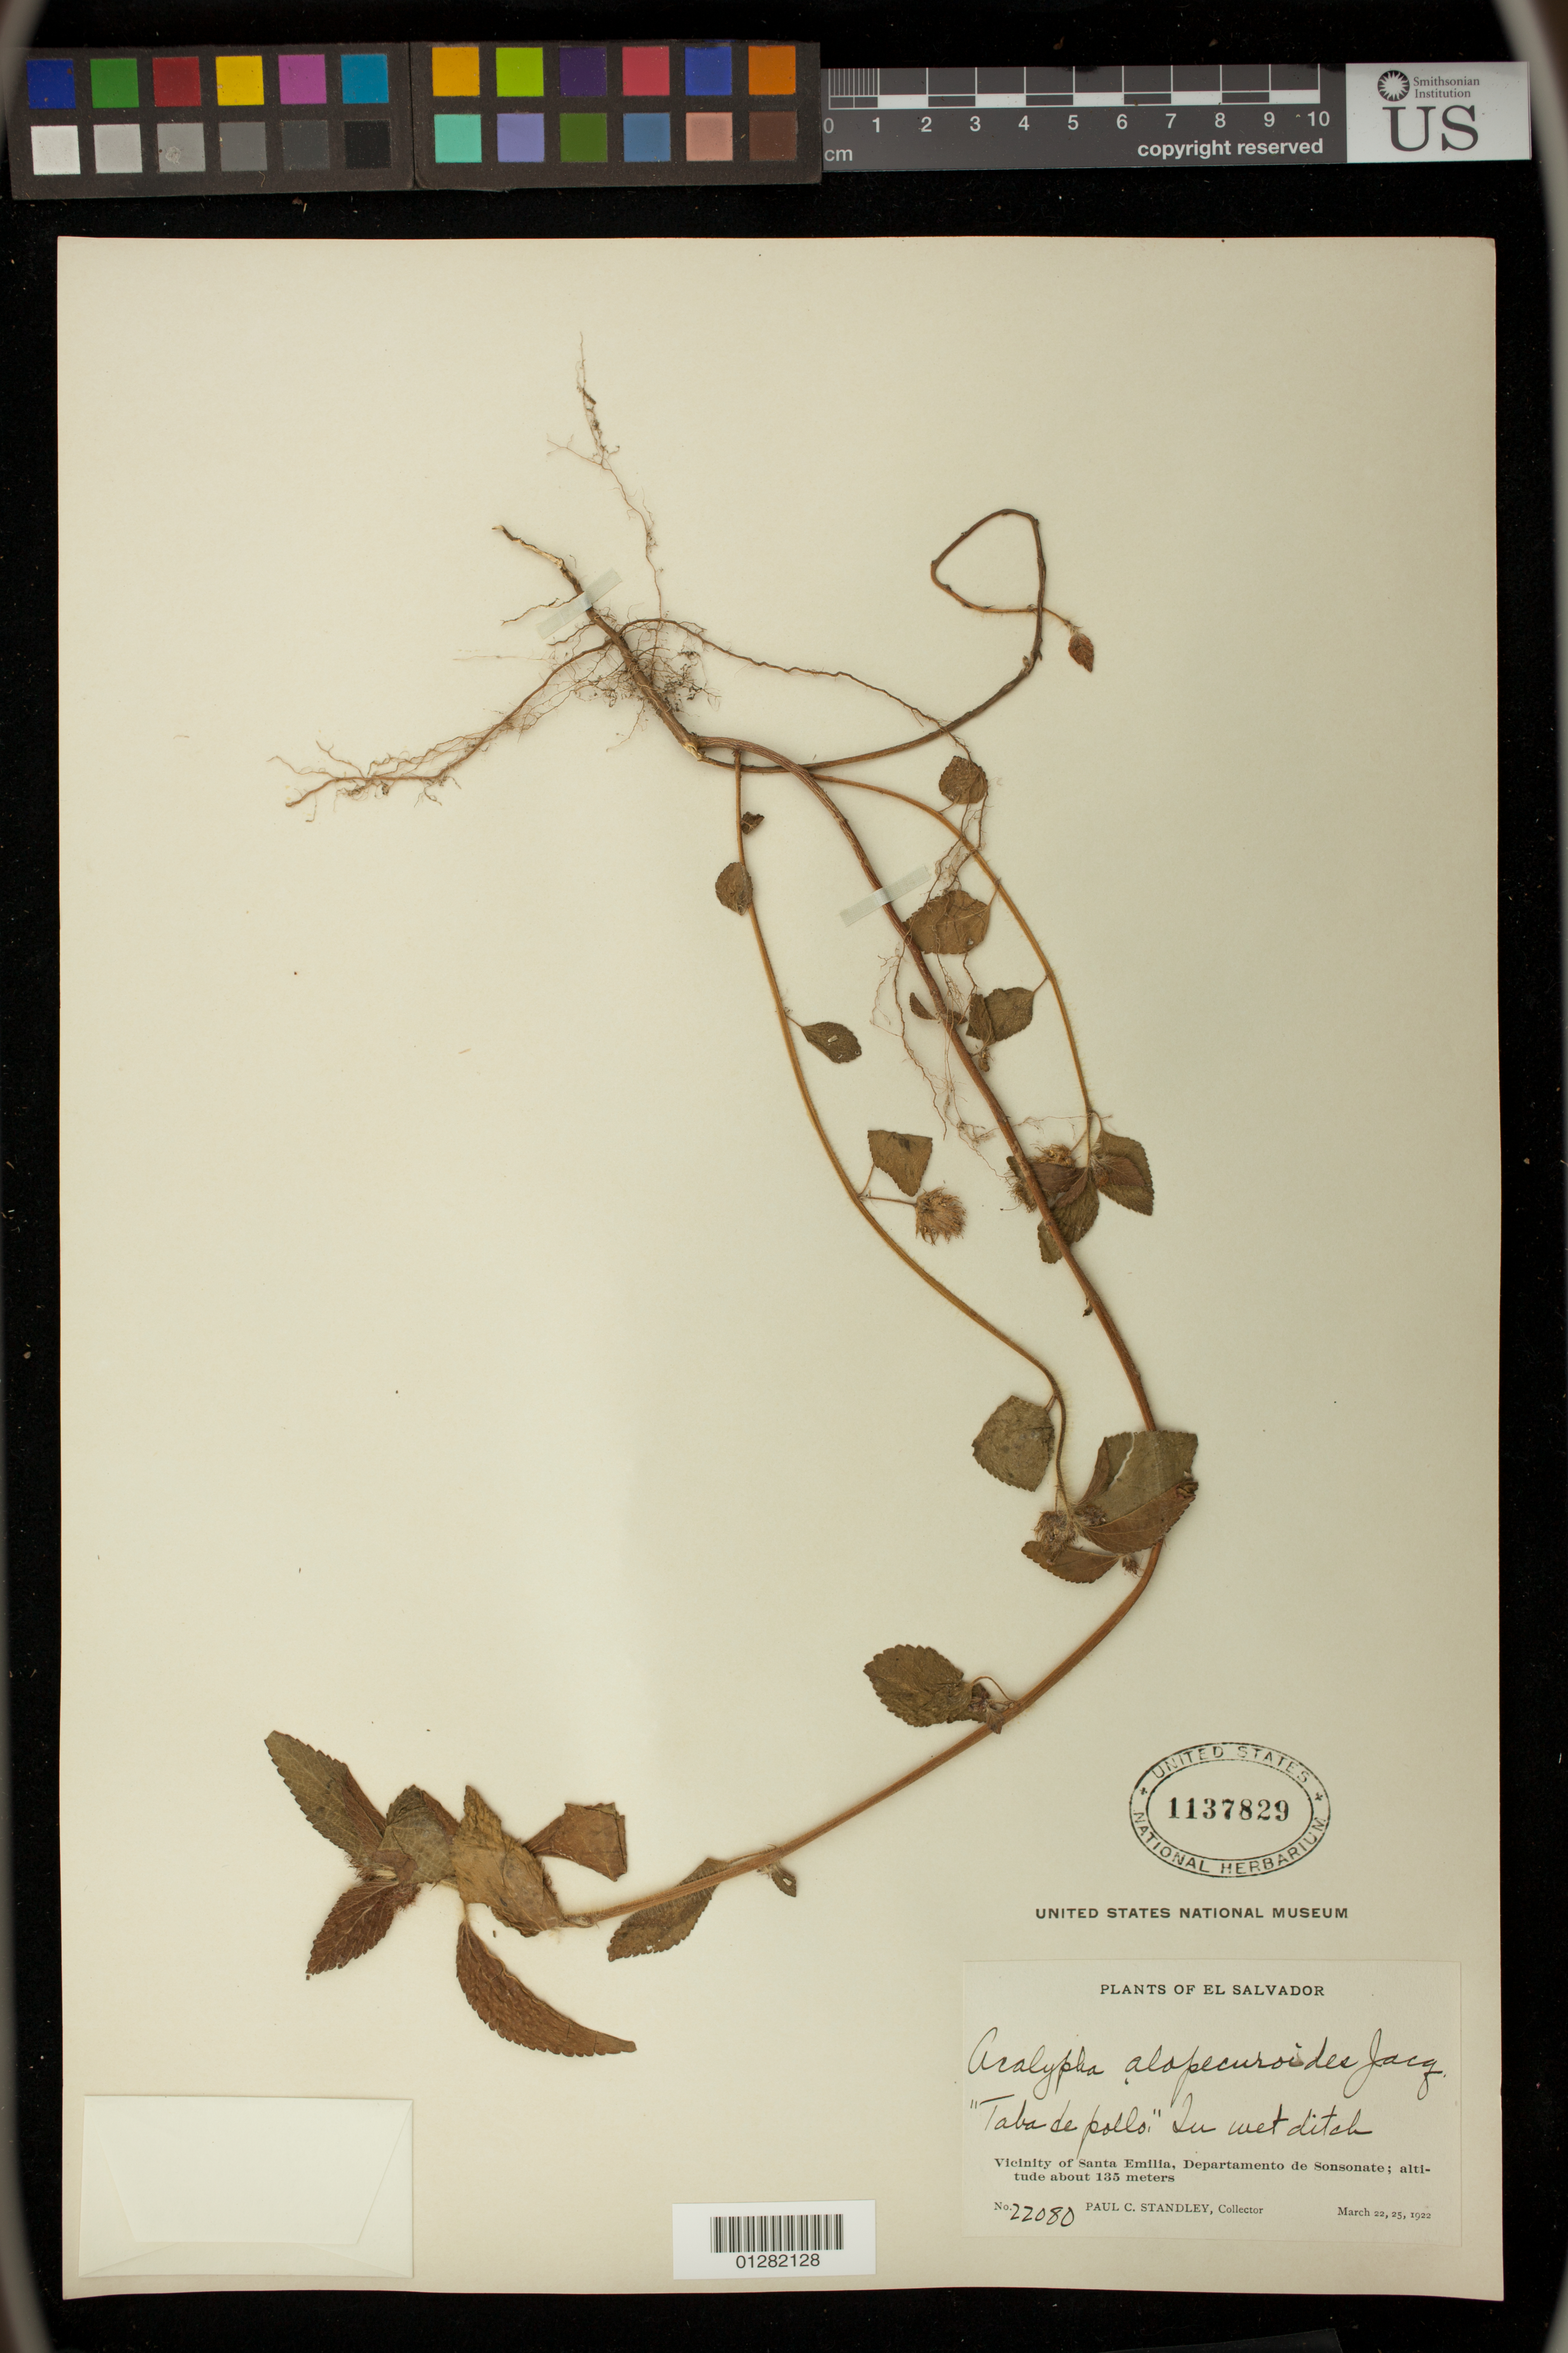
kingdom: Plantae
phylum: Tracheophyta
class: Magnoliopsida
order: Malpighiales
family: Euphorbiaceae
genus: Acalypha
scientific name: Acalypha arvensis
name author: Poepp.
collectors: P. C. Standley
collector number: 22080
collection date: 1922-03-22/1922-03-25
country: El Salvador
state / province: Sonsonate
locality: Vicinity of Santa Emilia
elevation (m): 135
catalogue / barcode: US 1137829